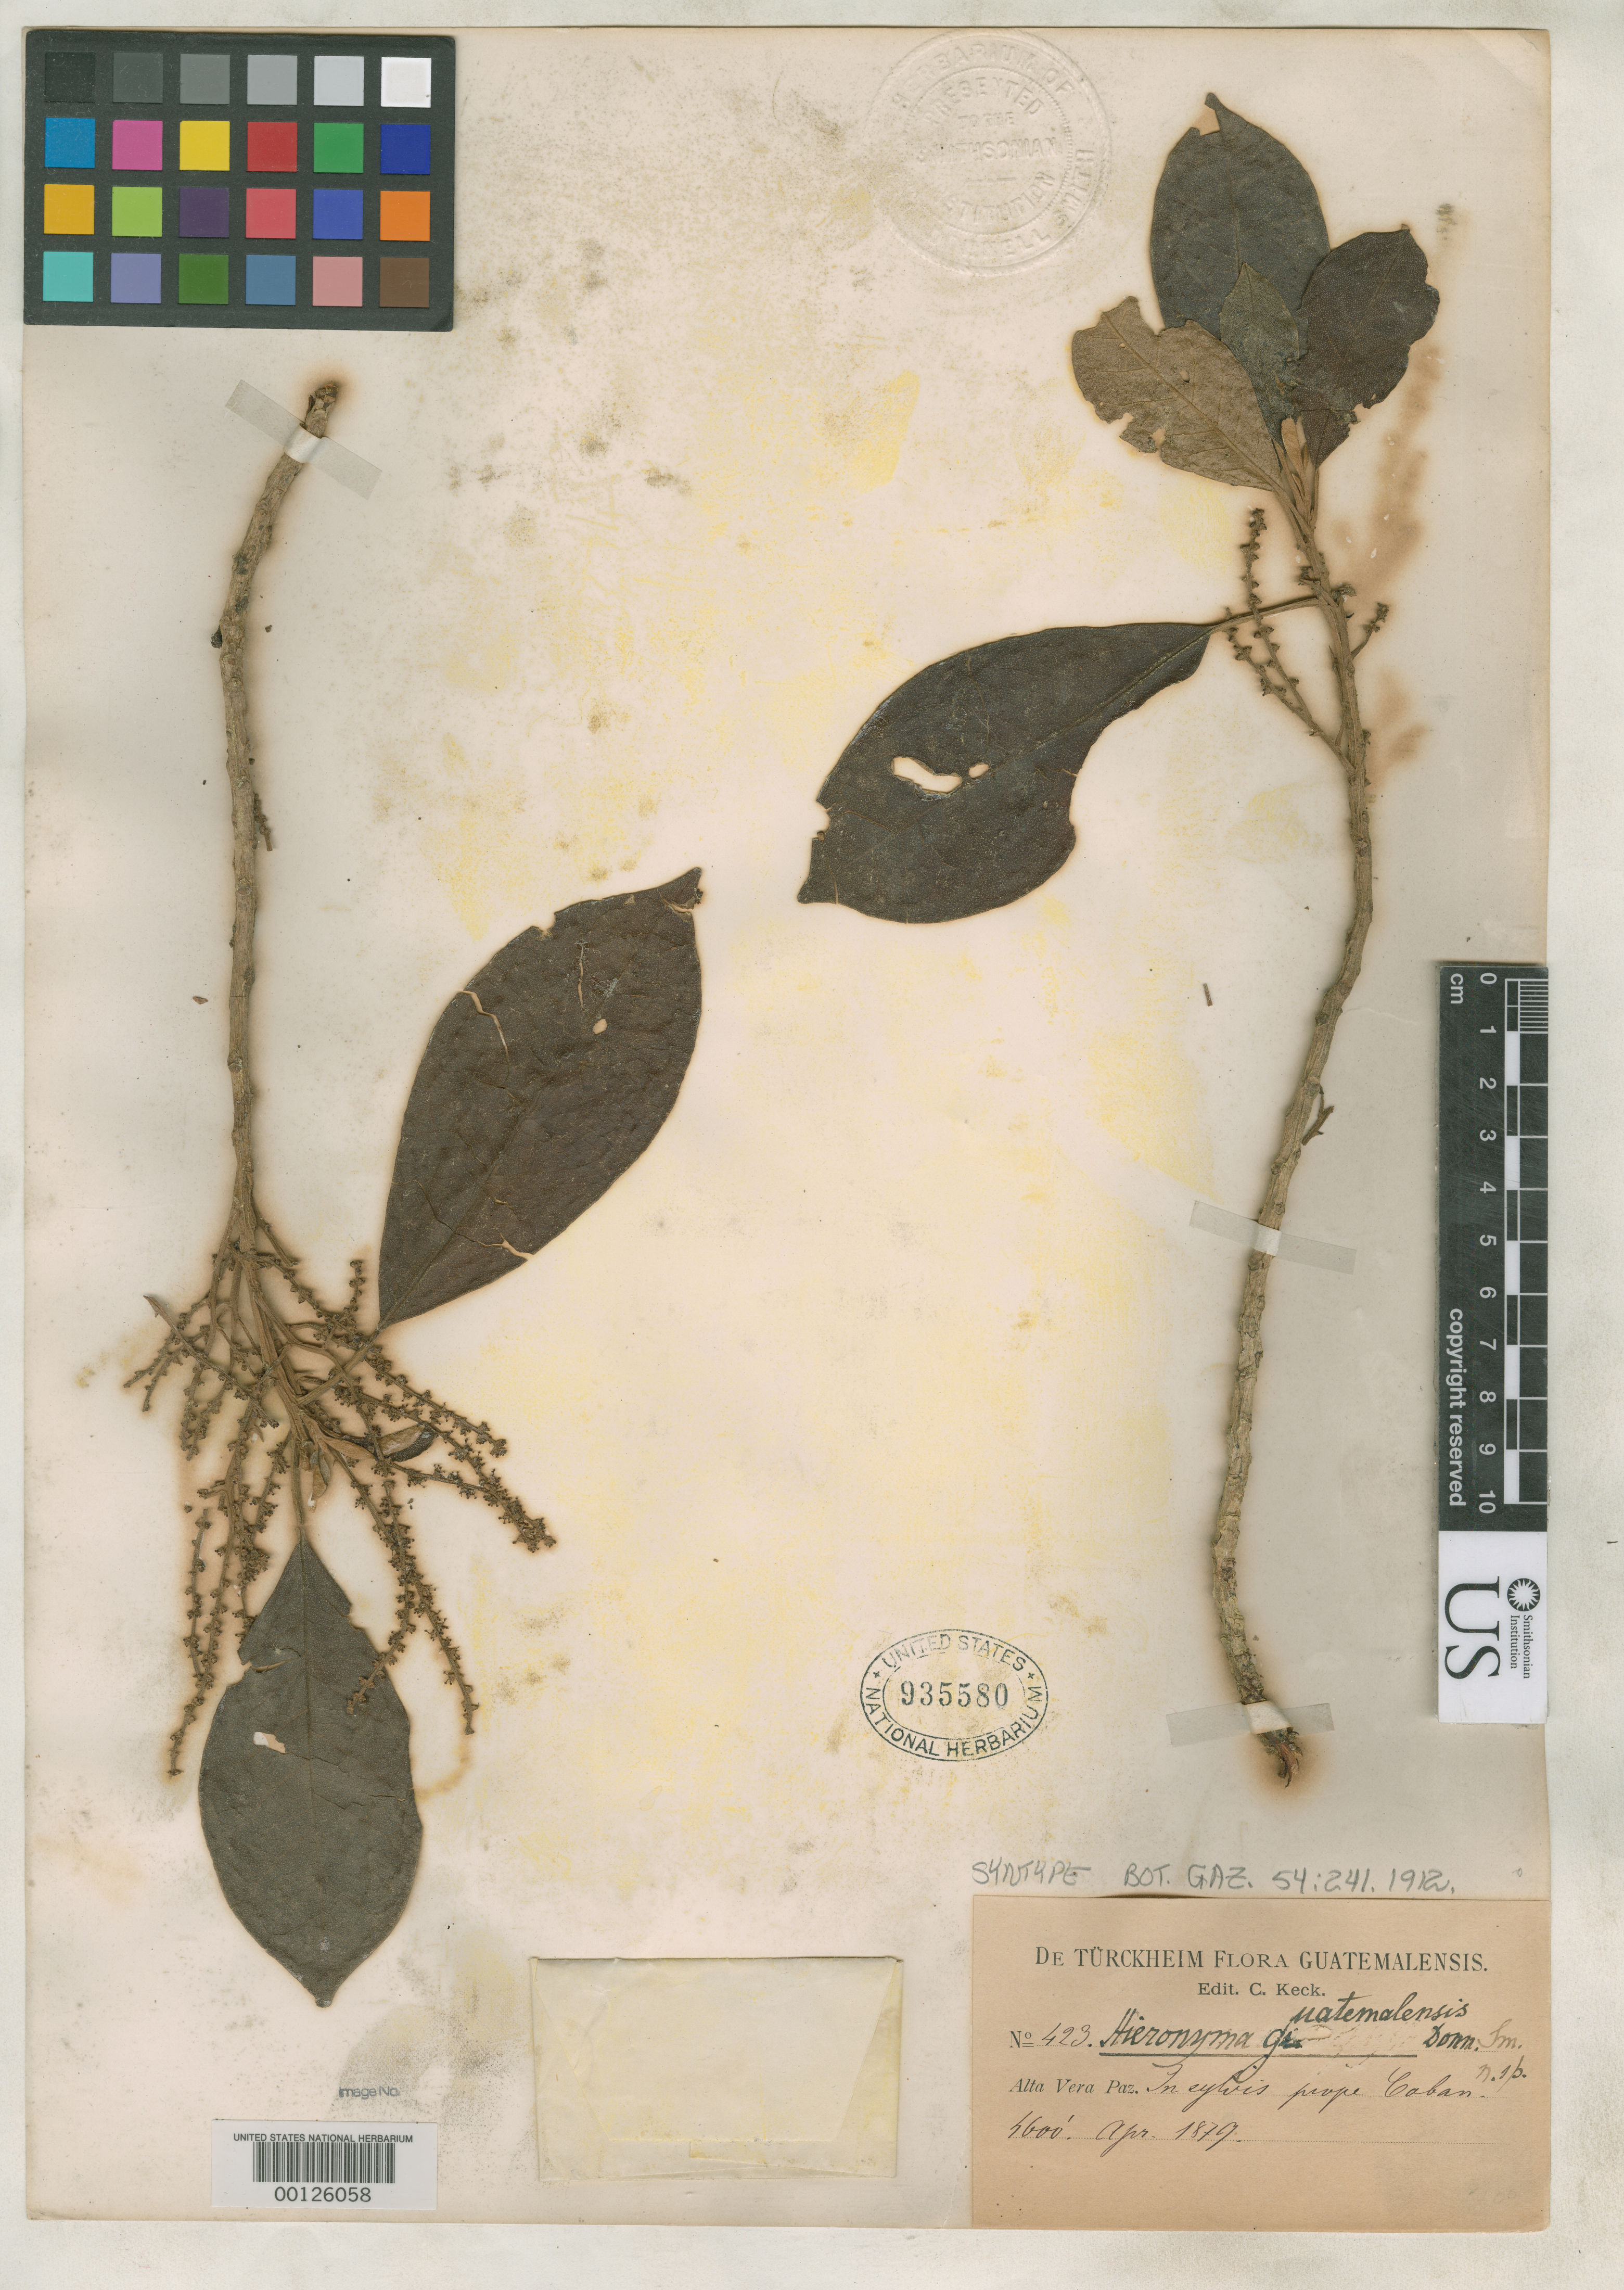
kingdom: Plantae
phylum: Tracheophyta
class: Magnoliopsida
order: Malpighiales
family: Phyllanthaceae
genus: Hieronyma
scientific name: Hieronyma guatemalensis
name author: Donn. Sm.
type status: Syntype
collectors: H. von Türckheim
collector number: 423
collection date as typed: Apr 1879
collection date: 1879-04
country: Guatemala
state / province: Alta Verapaz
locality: Near Cobán.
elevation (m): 1400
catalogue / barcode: US 935580